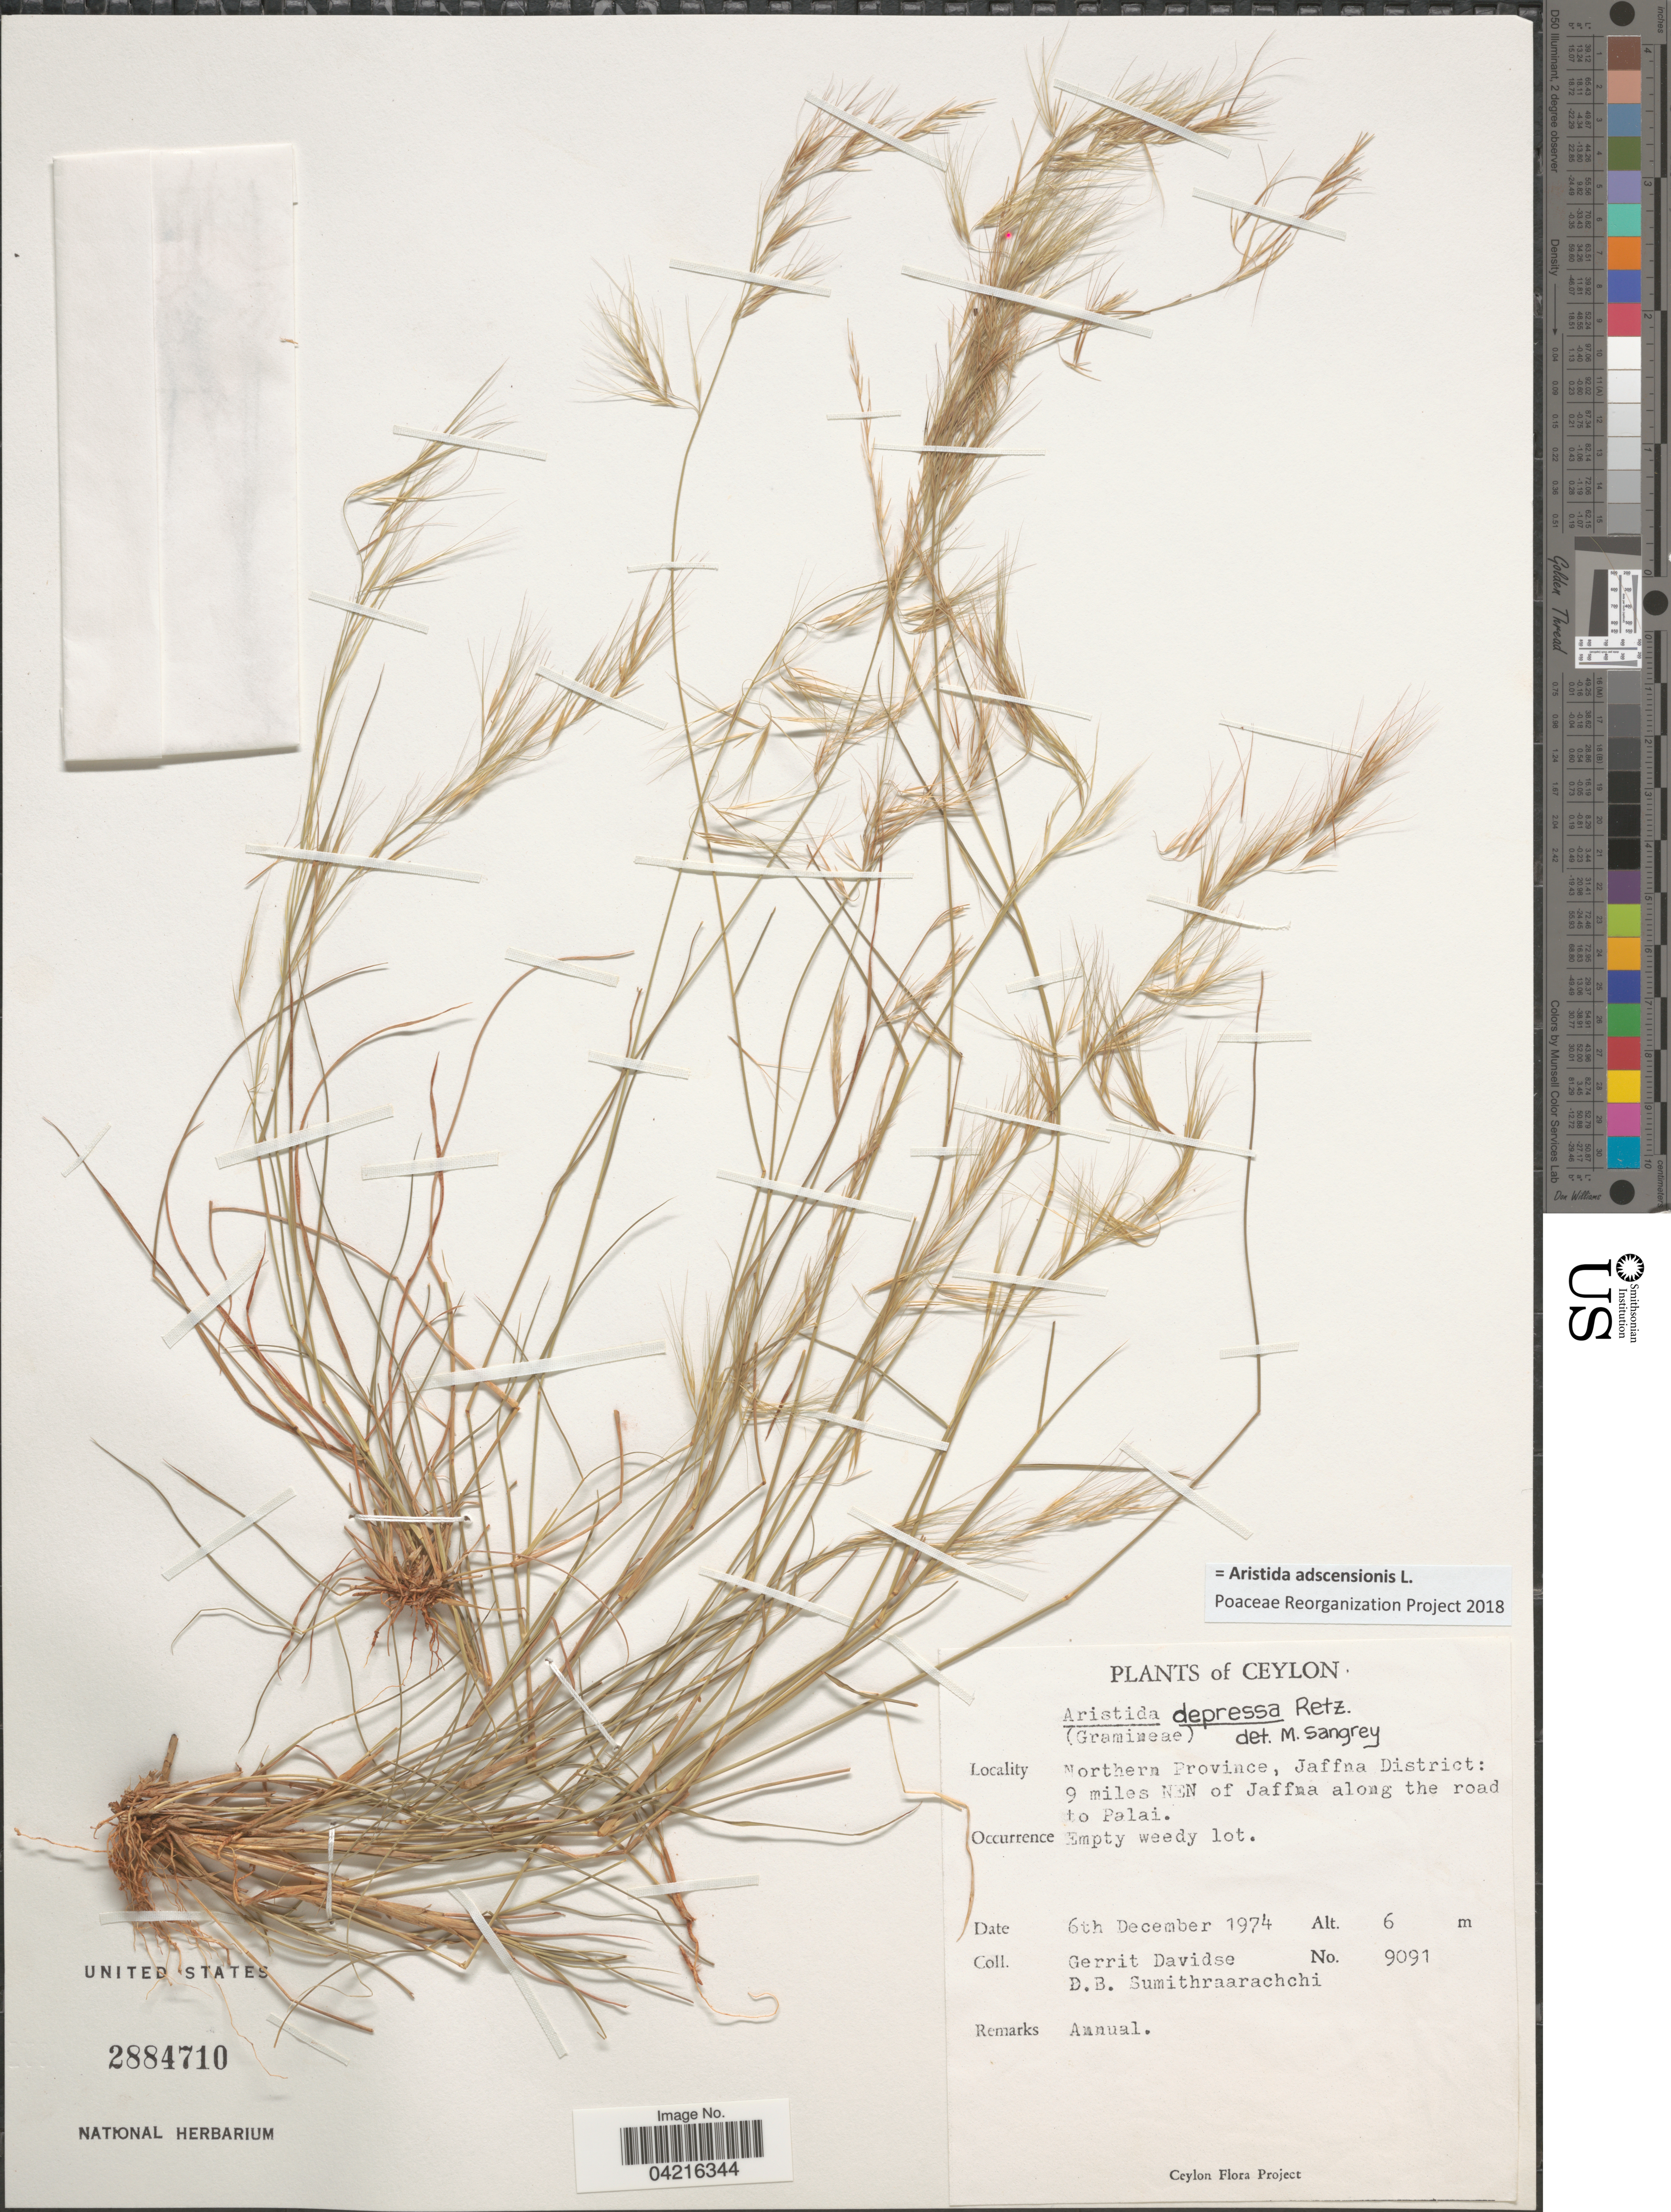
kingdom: Plantae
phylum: Tracheophyta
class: Liliopsida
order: Poales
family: Poaceae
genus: Aristida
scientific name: Aristida adscensionis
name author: L.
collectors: G. Davidse & D. B. Sumithraarachchi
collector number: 9091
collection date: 1974-12-06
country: Sri Lanka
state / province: Northern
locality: Ceylon. Jaffna District: 9 miles NEN of Jaffna along the road to Palai. Empty weedy lot.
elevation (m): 6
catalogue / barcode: US 2884710